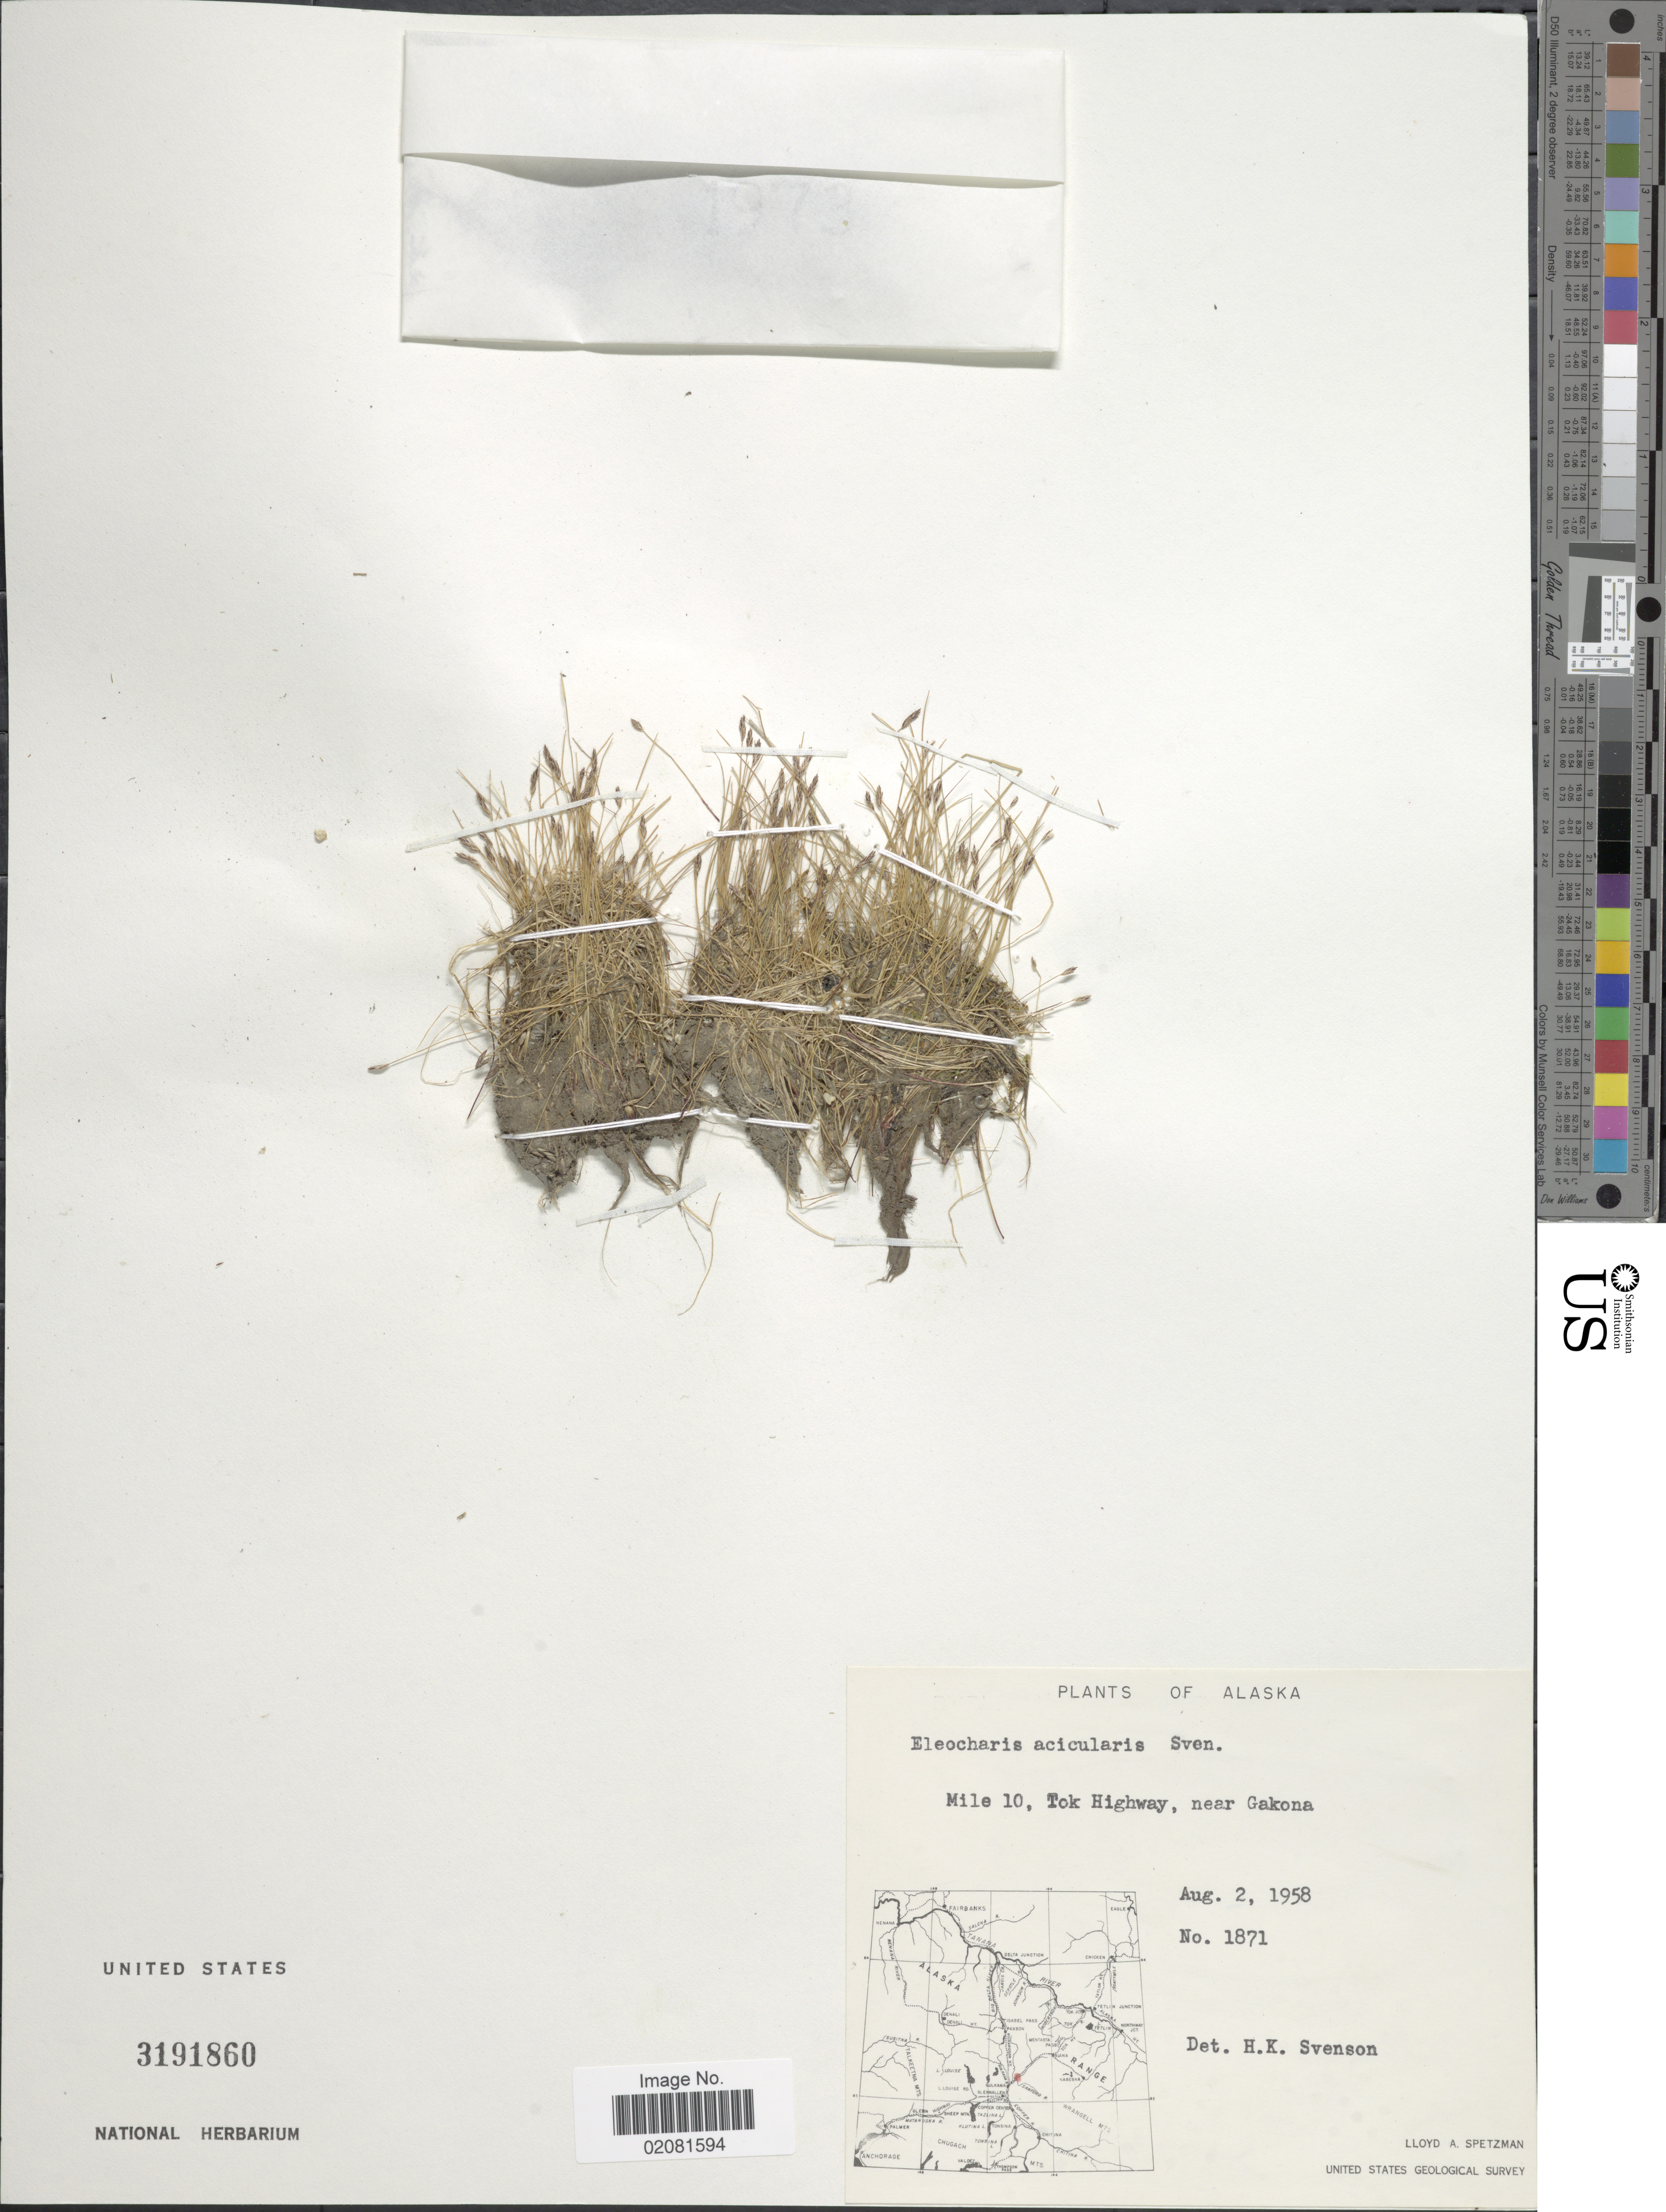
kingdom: Plantae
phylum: Tracheophyta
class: Liliopsida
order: Poales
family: Cyperaceae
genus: Eleocharis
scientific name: Eleocharis acicularis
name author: (L.) Roem. & Schult.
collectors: L. Spetzman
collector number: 1871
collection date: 1958-08-02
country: United States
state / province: Alaska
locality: Mile 10, Tok Highway, near Gakona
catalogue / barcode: US 3191860